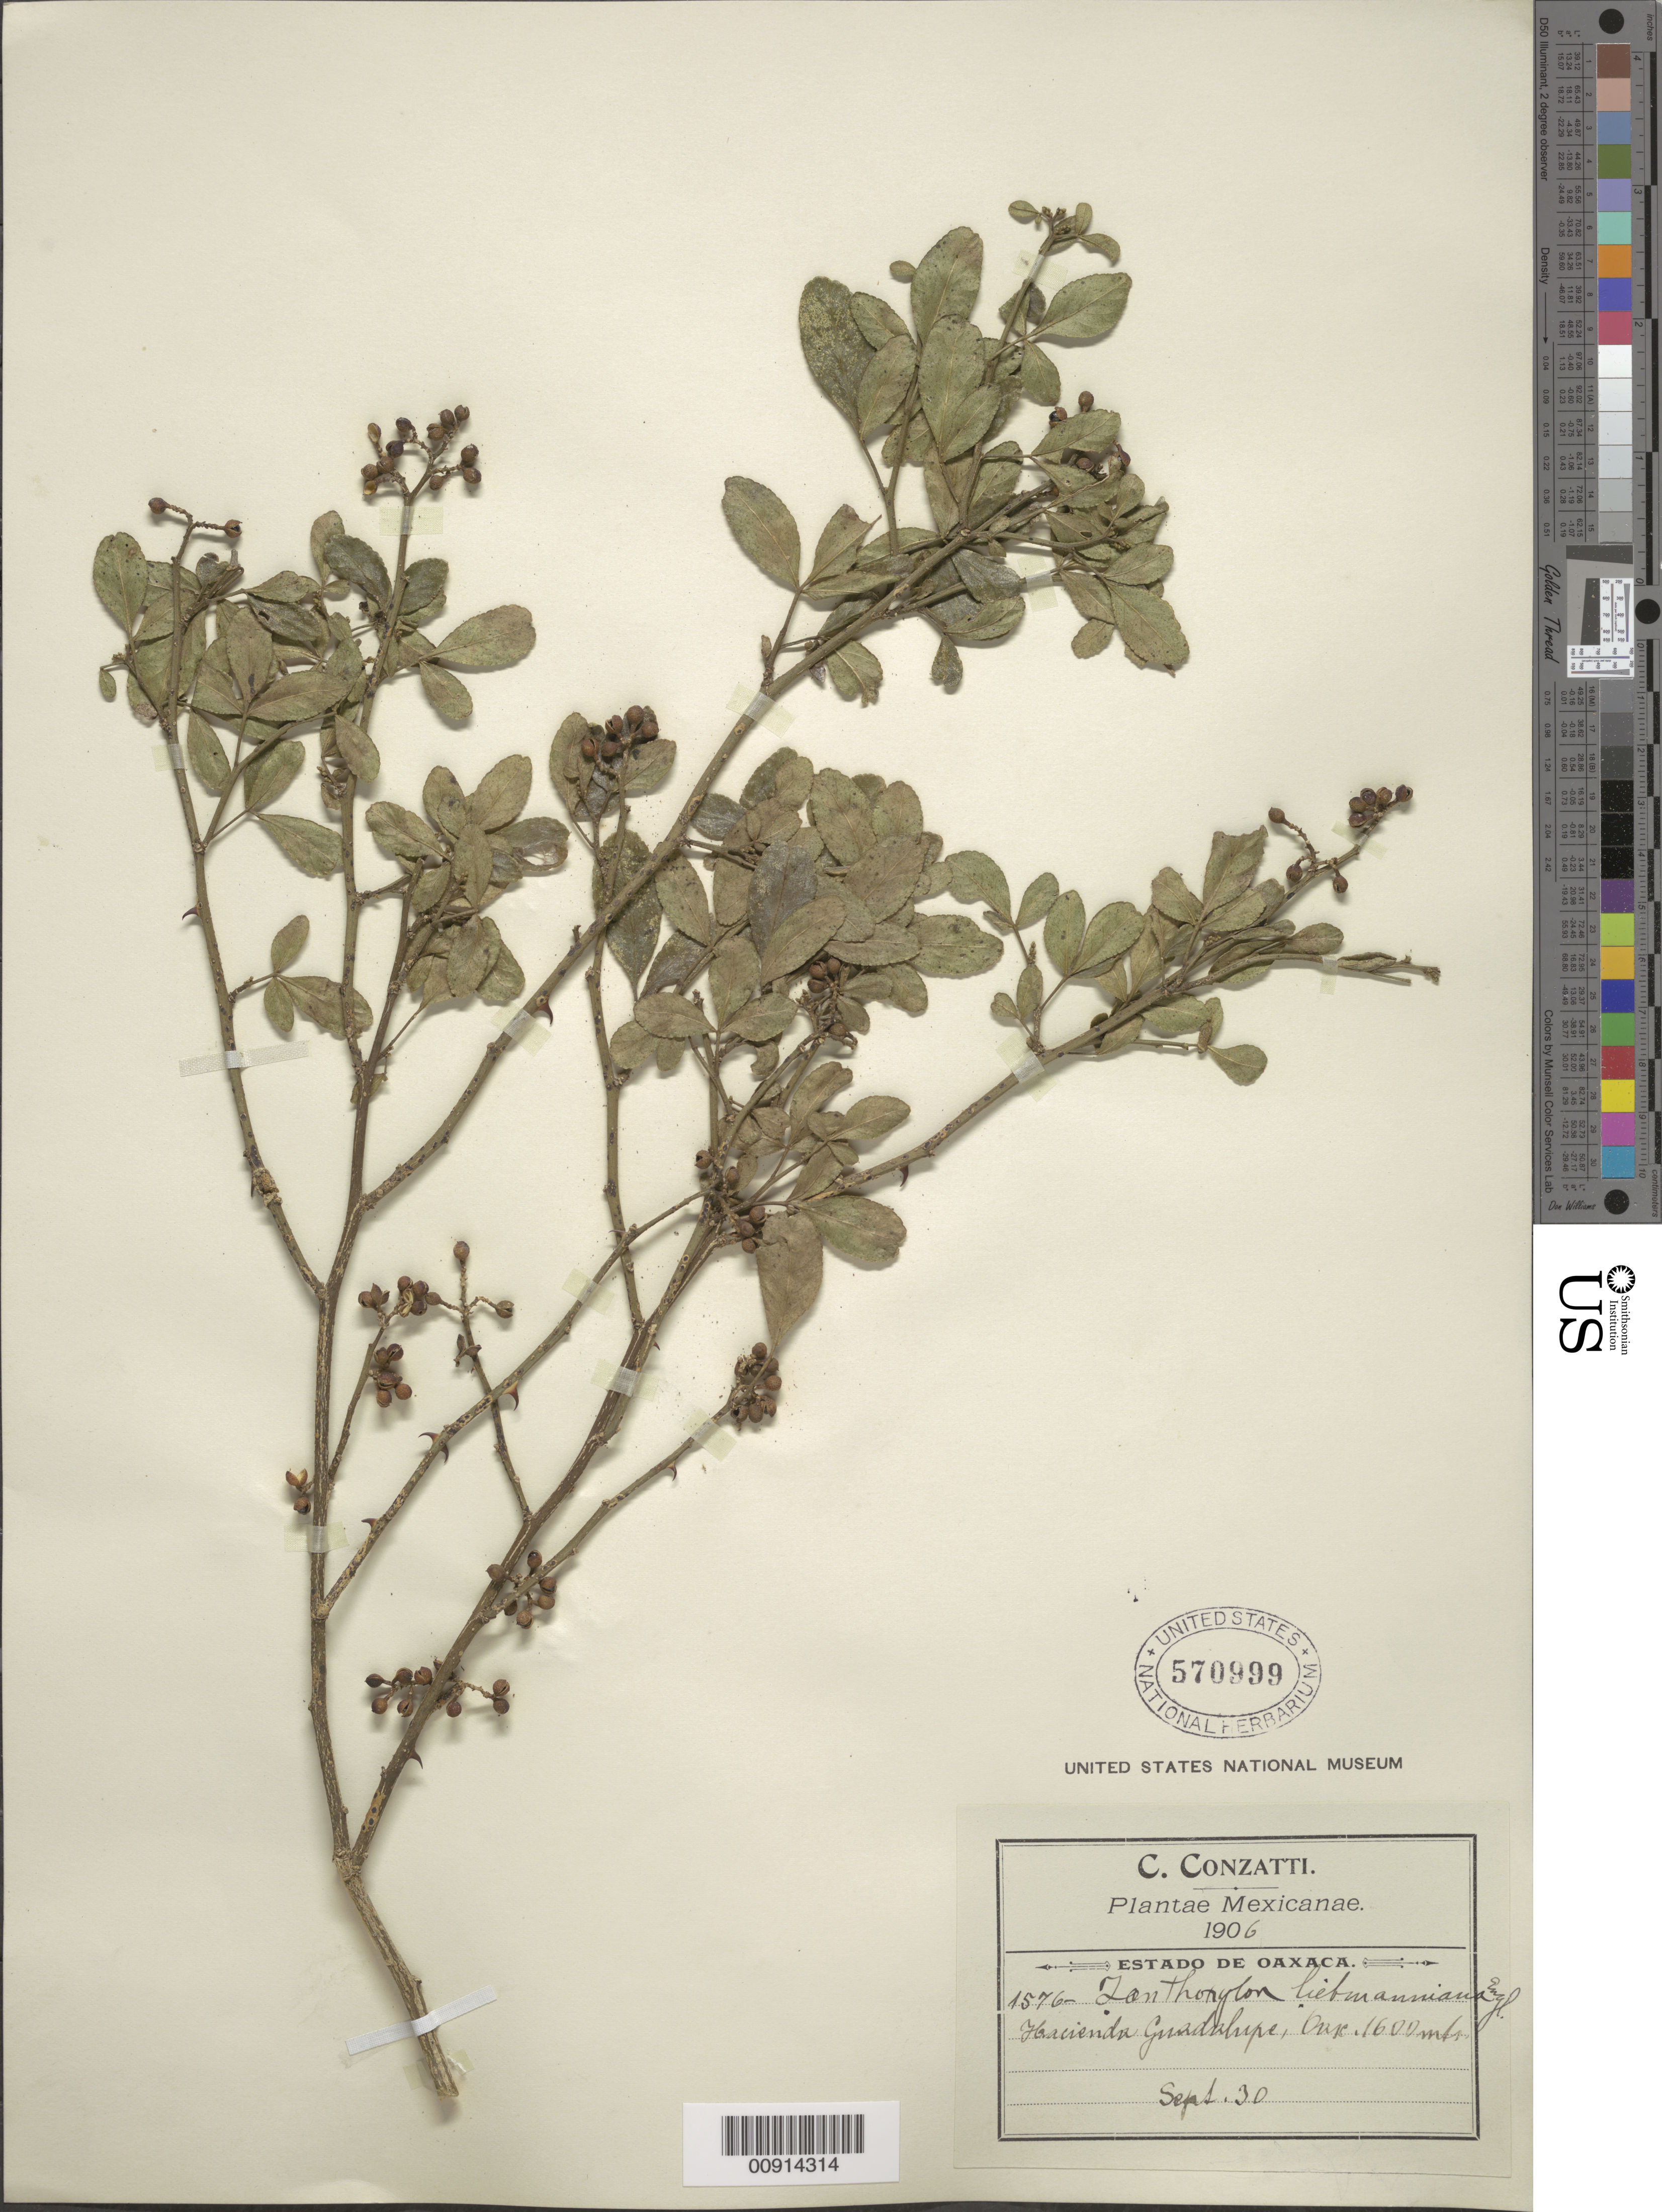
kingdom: Plantae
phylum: Tracheophyta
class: Magnoliopsida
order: Sapindales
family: Rutaceae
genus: Zanthoxylum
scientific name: Zanthoxylum liebmannianum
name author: (Engl.) P. Wilson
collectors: C. Conzatti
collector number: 1576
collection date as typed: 30 Sep 1906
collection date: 1906-09-30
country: Mexico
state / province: Oaxaca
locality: Hacienda Guadalupe, Oaxaca.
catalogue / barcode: US 570999